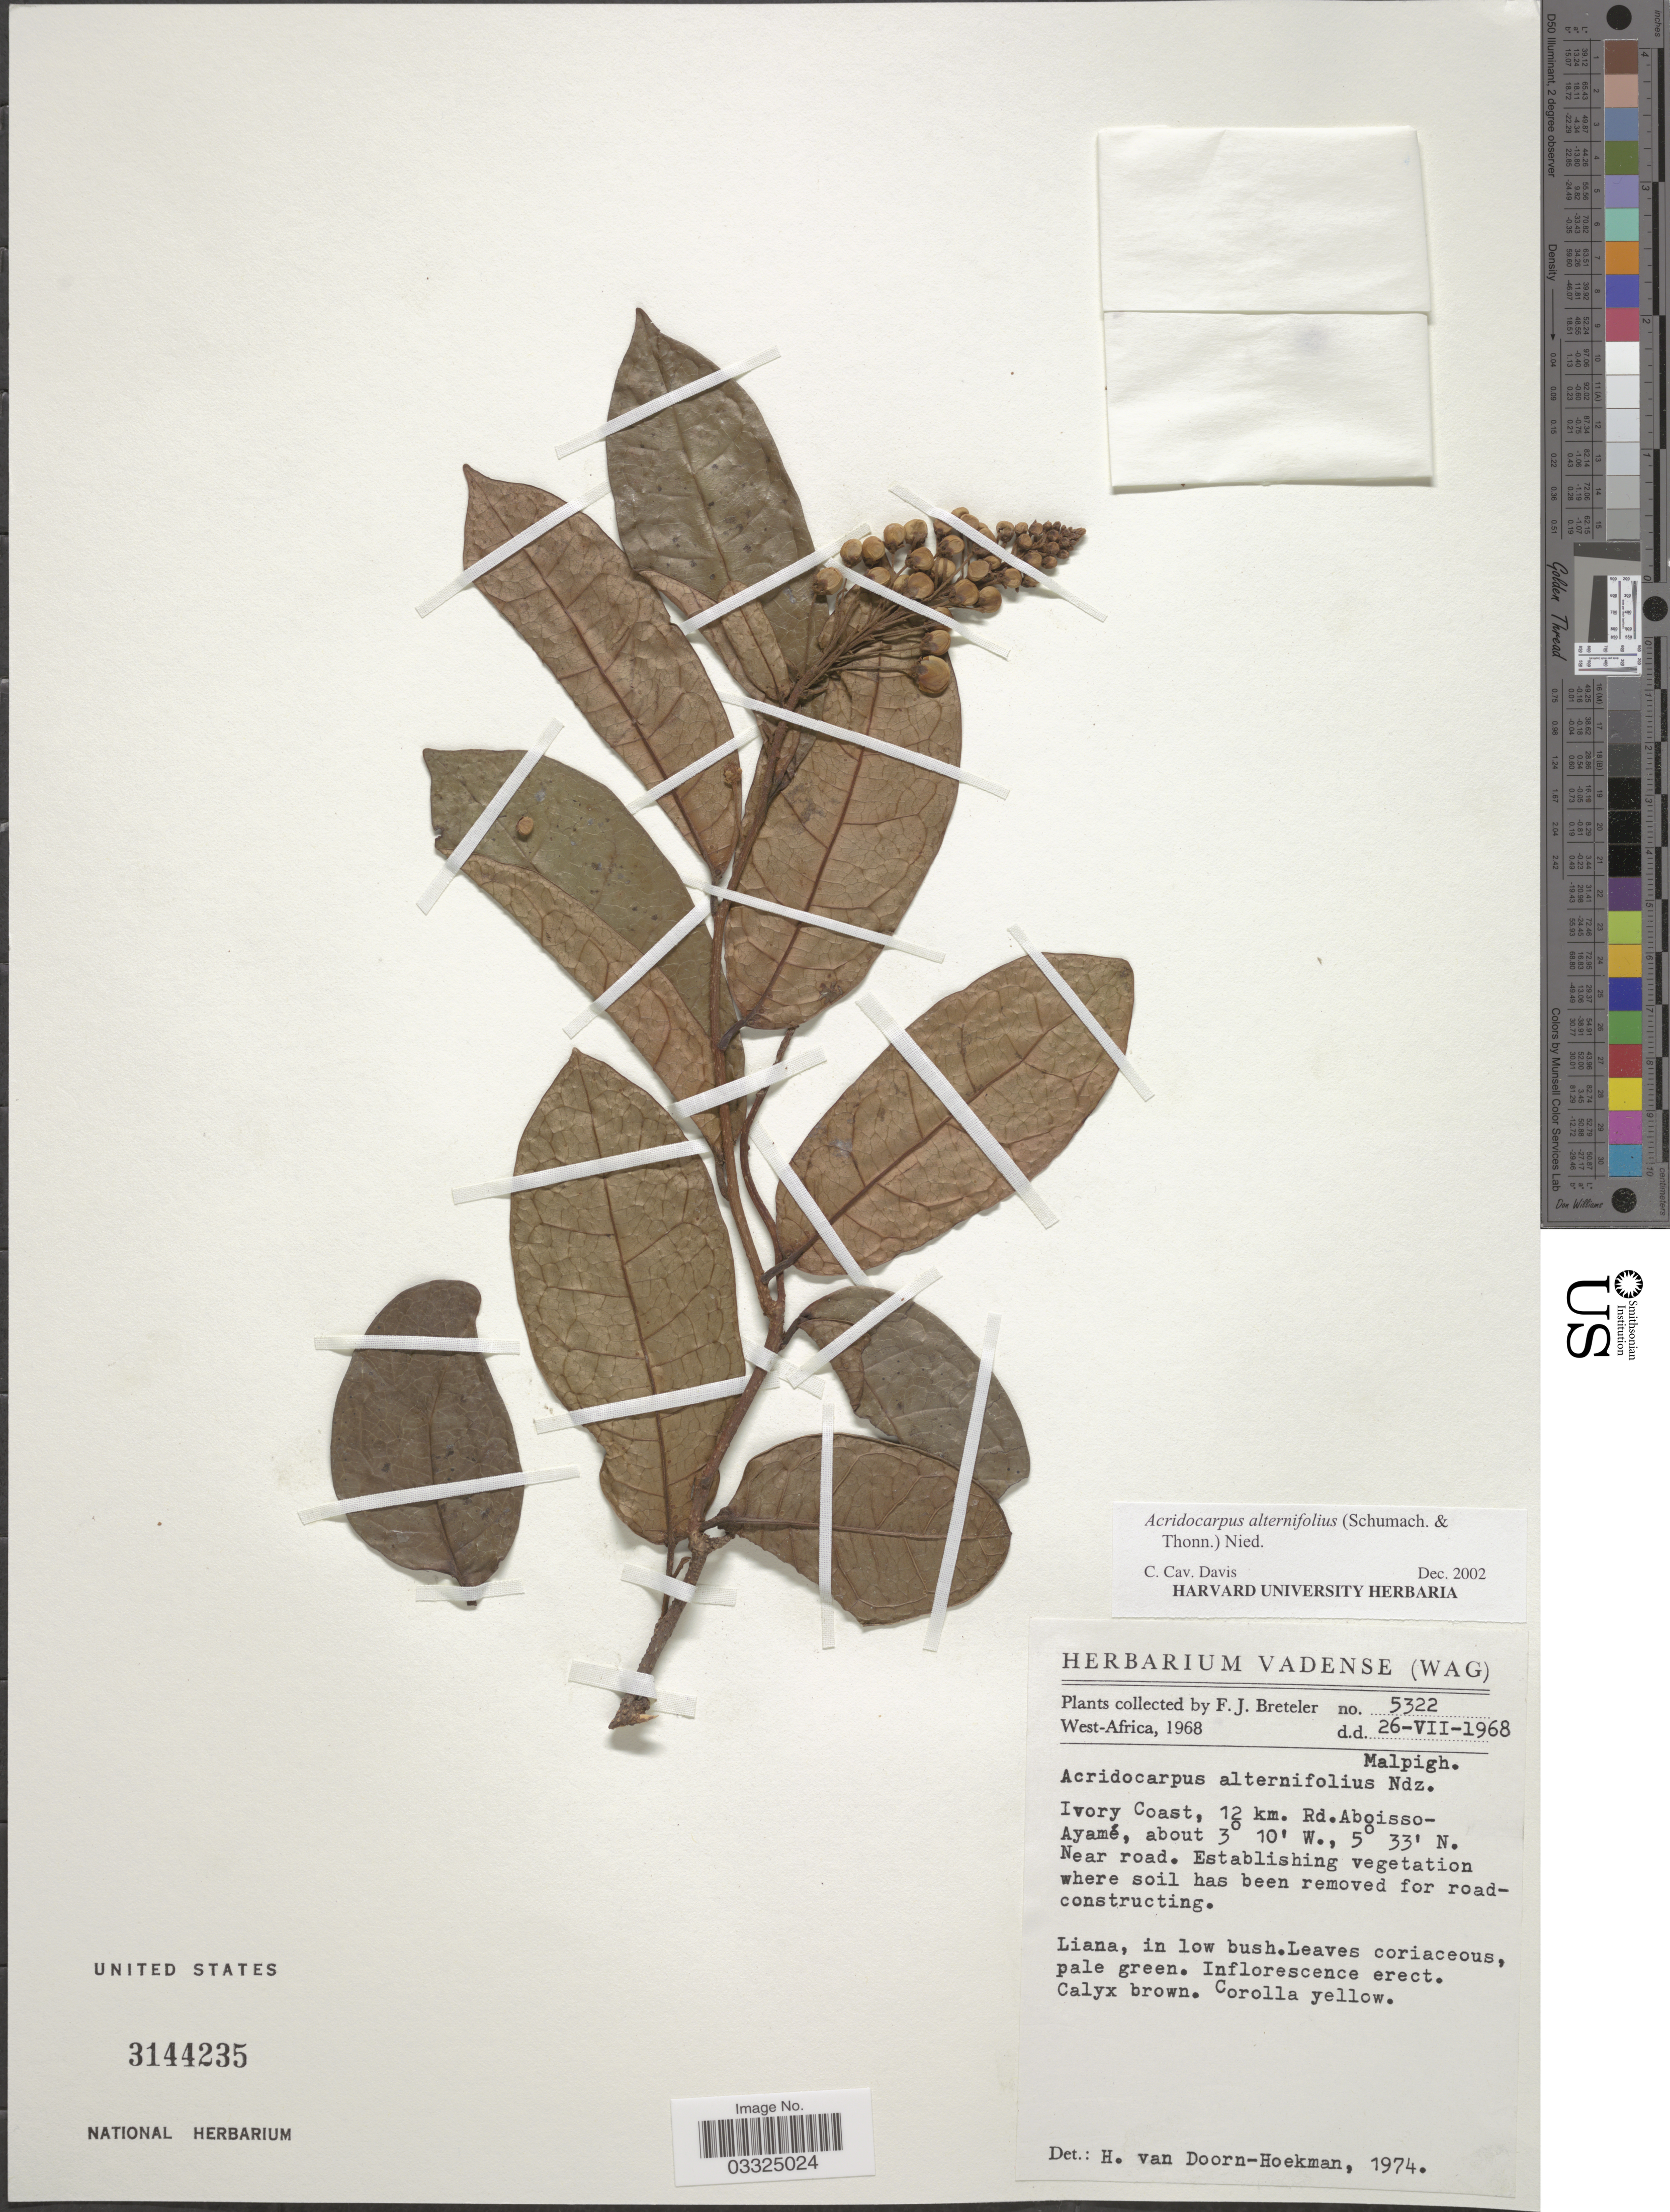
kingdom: Plantae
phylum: Tracheophyta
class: Magnoliopsida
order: Malpighiales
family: Malpighiaceae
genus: Acridocarpus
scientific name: Acridocarpus alternifolius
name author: (Thonn. ex Schum.) Nied.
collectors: F. J. Breteler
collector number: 5322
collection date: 1968-07-26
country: Ivory Coast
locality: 12 km. Rd. Aboisso-Ayamé. Near road.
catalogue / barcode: US 3144235